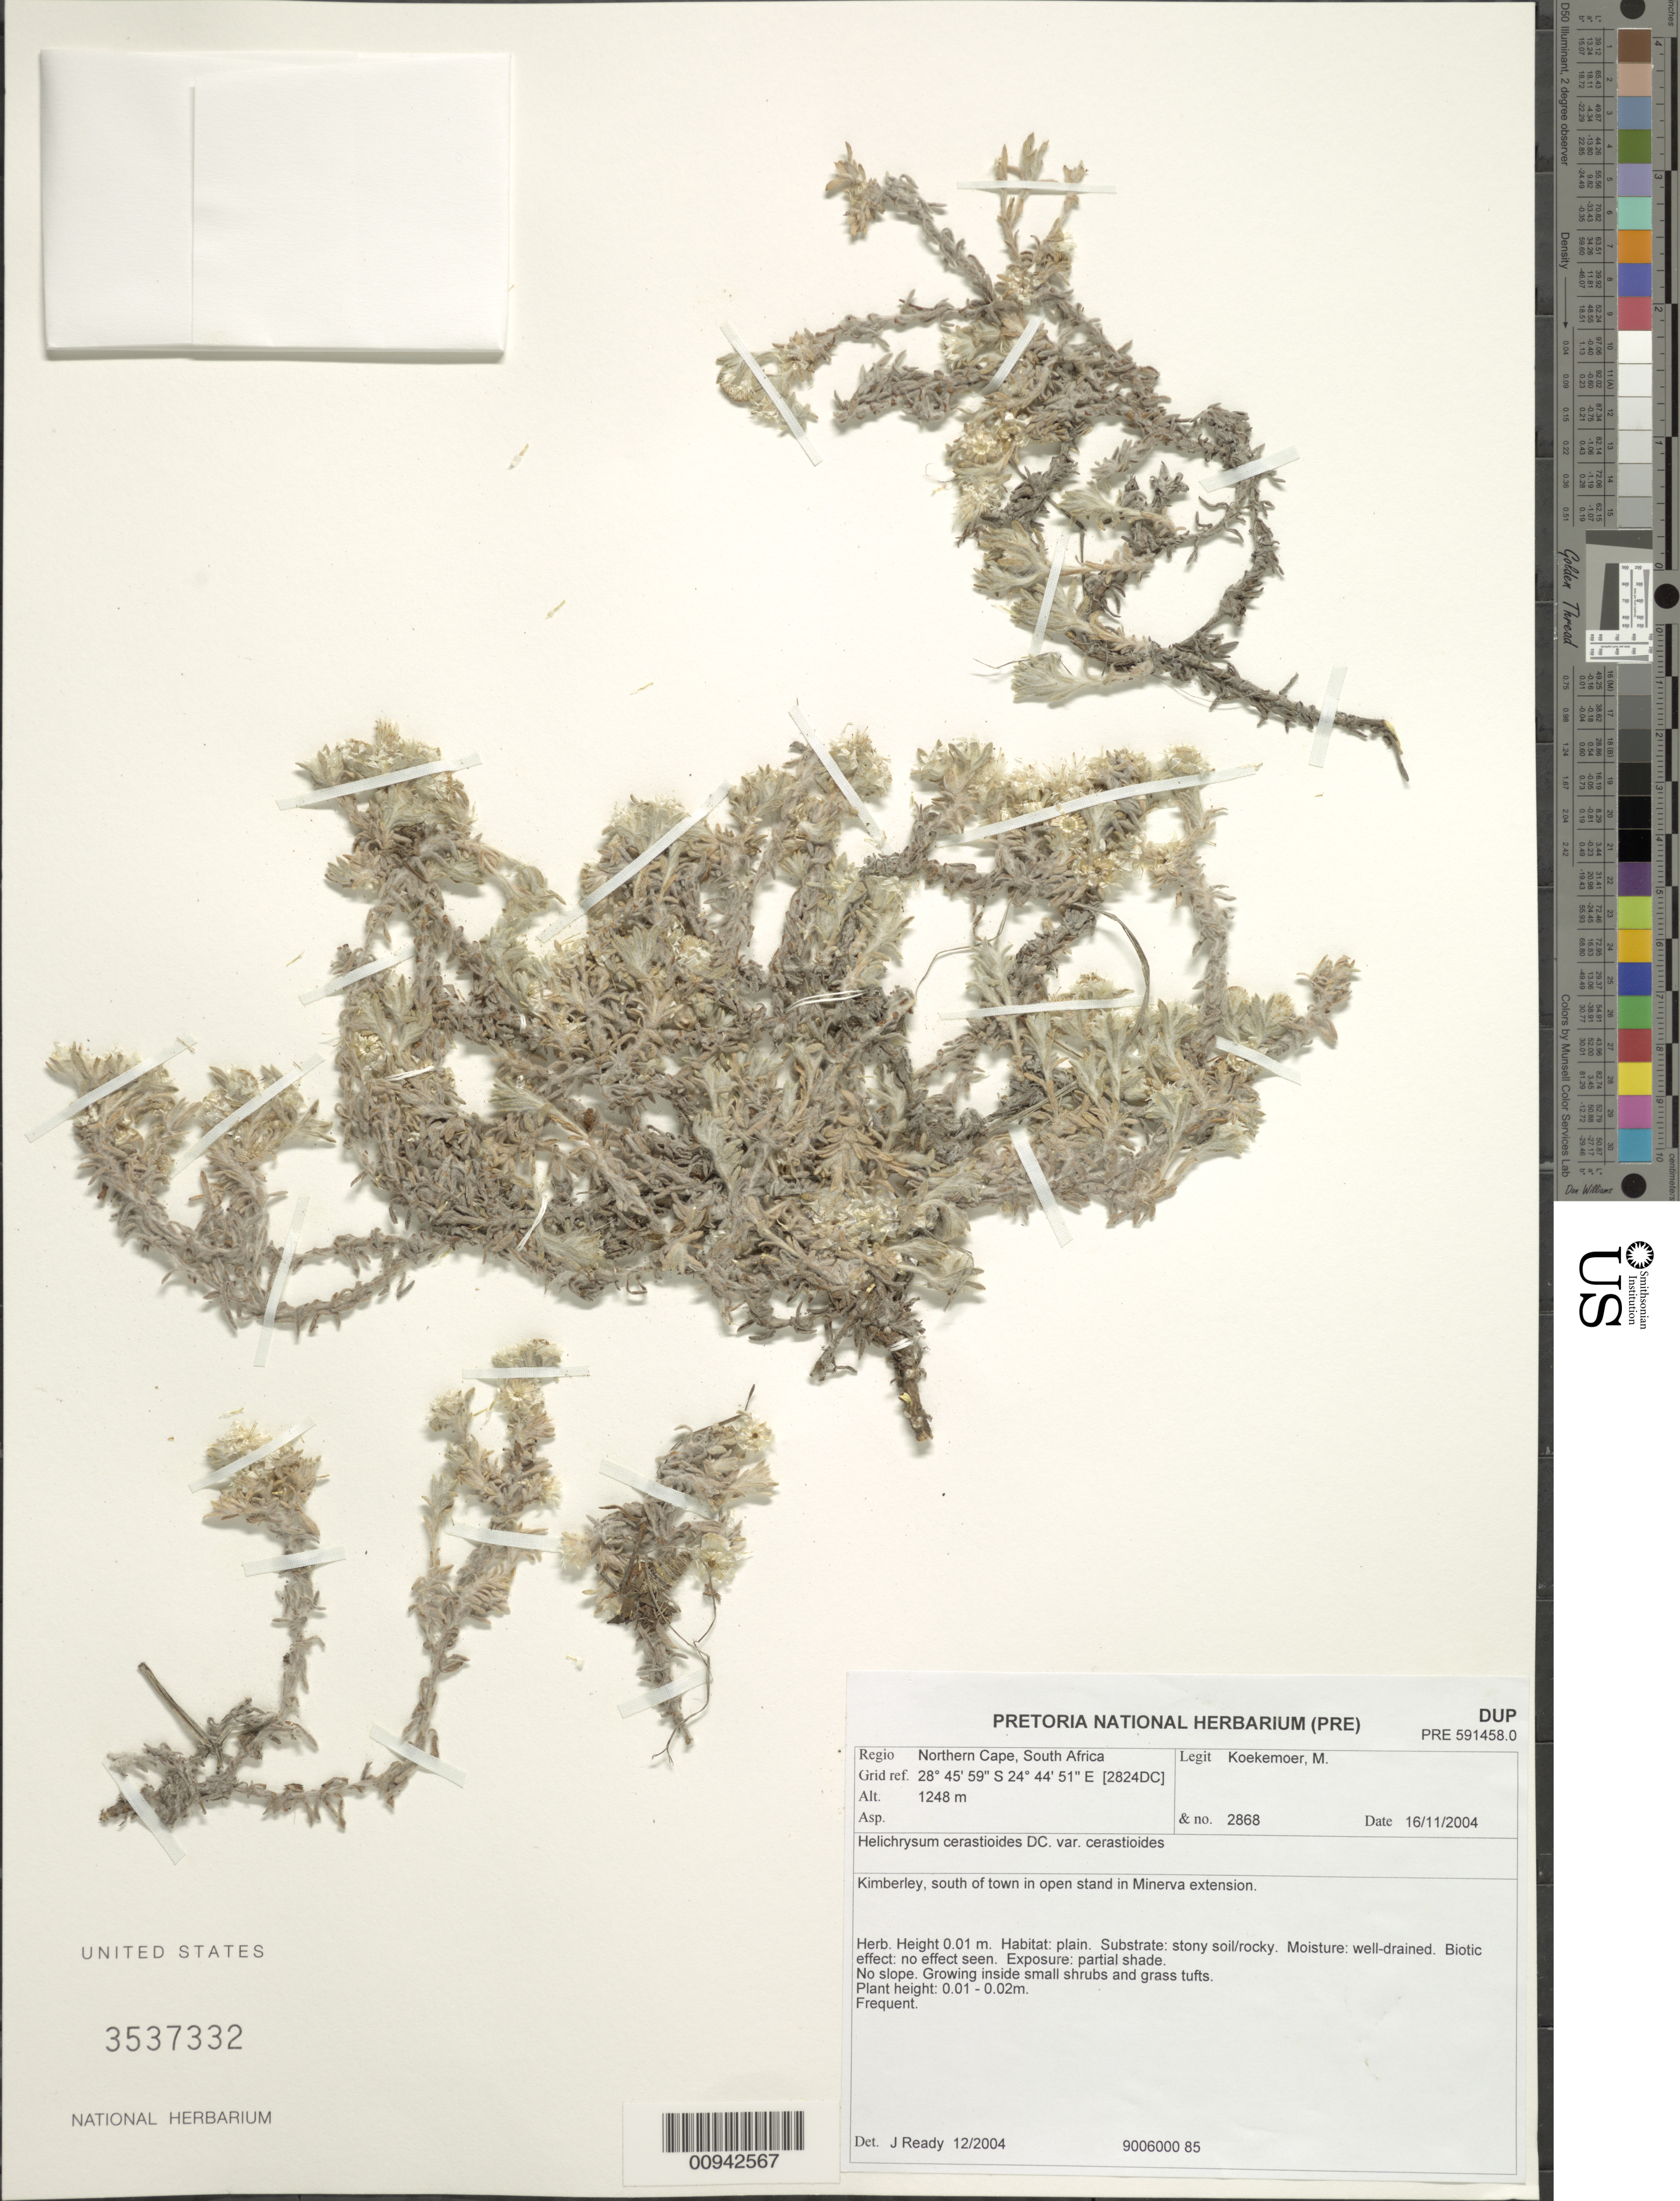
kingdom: Plantae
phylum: Tracheophyta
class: Magnoliopsida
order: Asterales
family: Asteraceae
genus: Helichrysum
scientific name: Helichrysum cerastioides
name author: DC.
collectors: M. Koekemoer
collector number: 2868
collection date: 2004-11-16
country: South Africa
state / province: Northern Cape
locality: Kimberley, south of town in open stand in Minerva extension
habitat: Plain. Stony soil/rocky. Well-drained. Partial shade. No slope. Growing inside small shrubs and grass tufts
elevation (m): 1248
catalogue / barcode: US 3537332